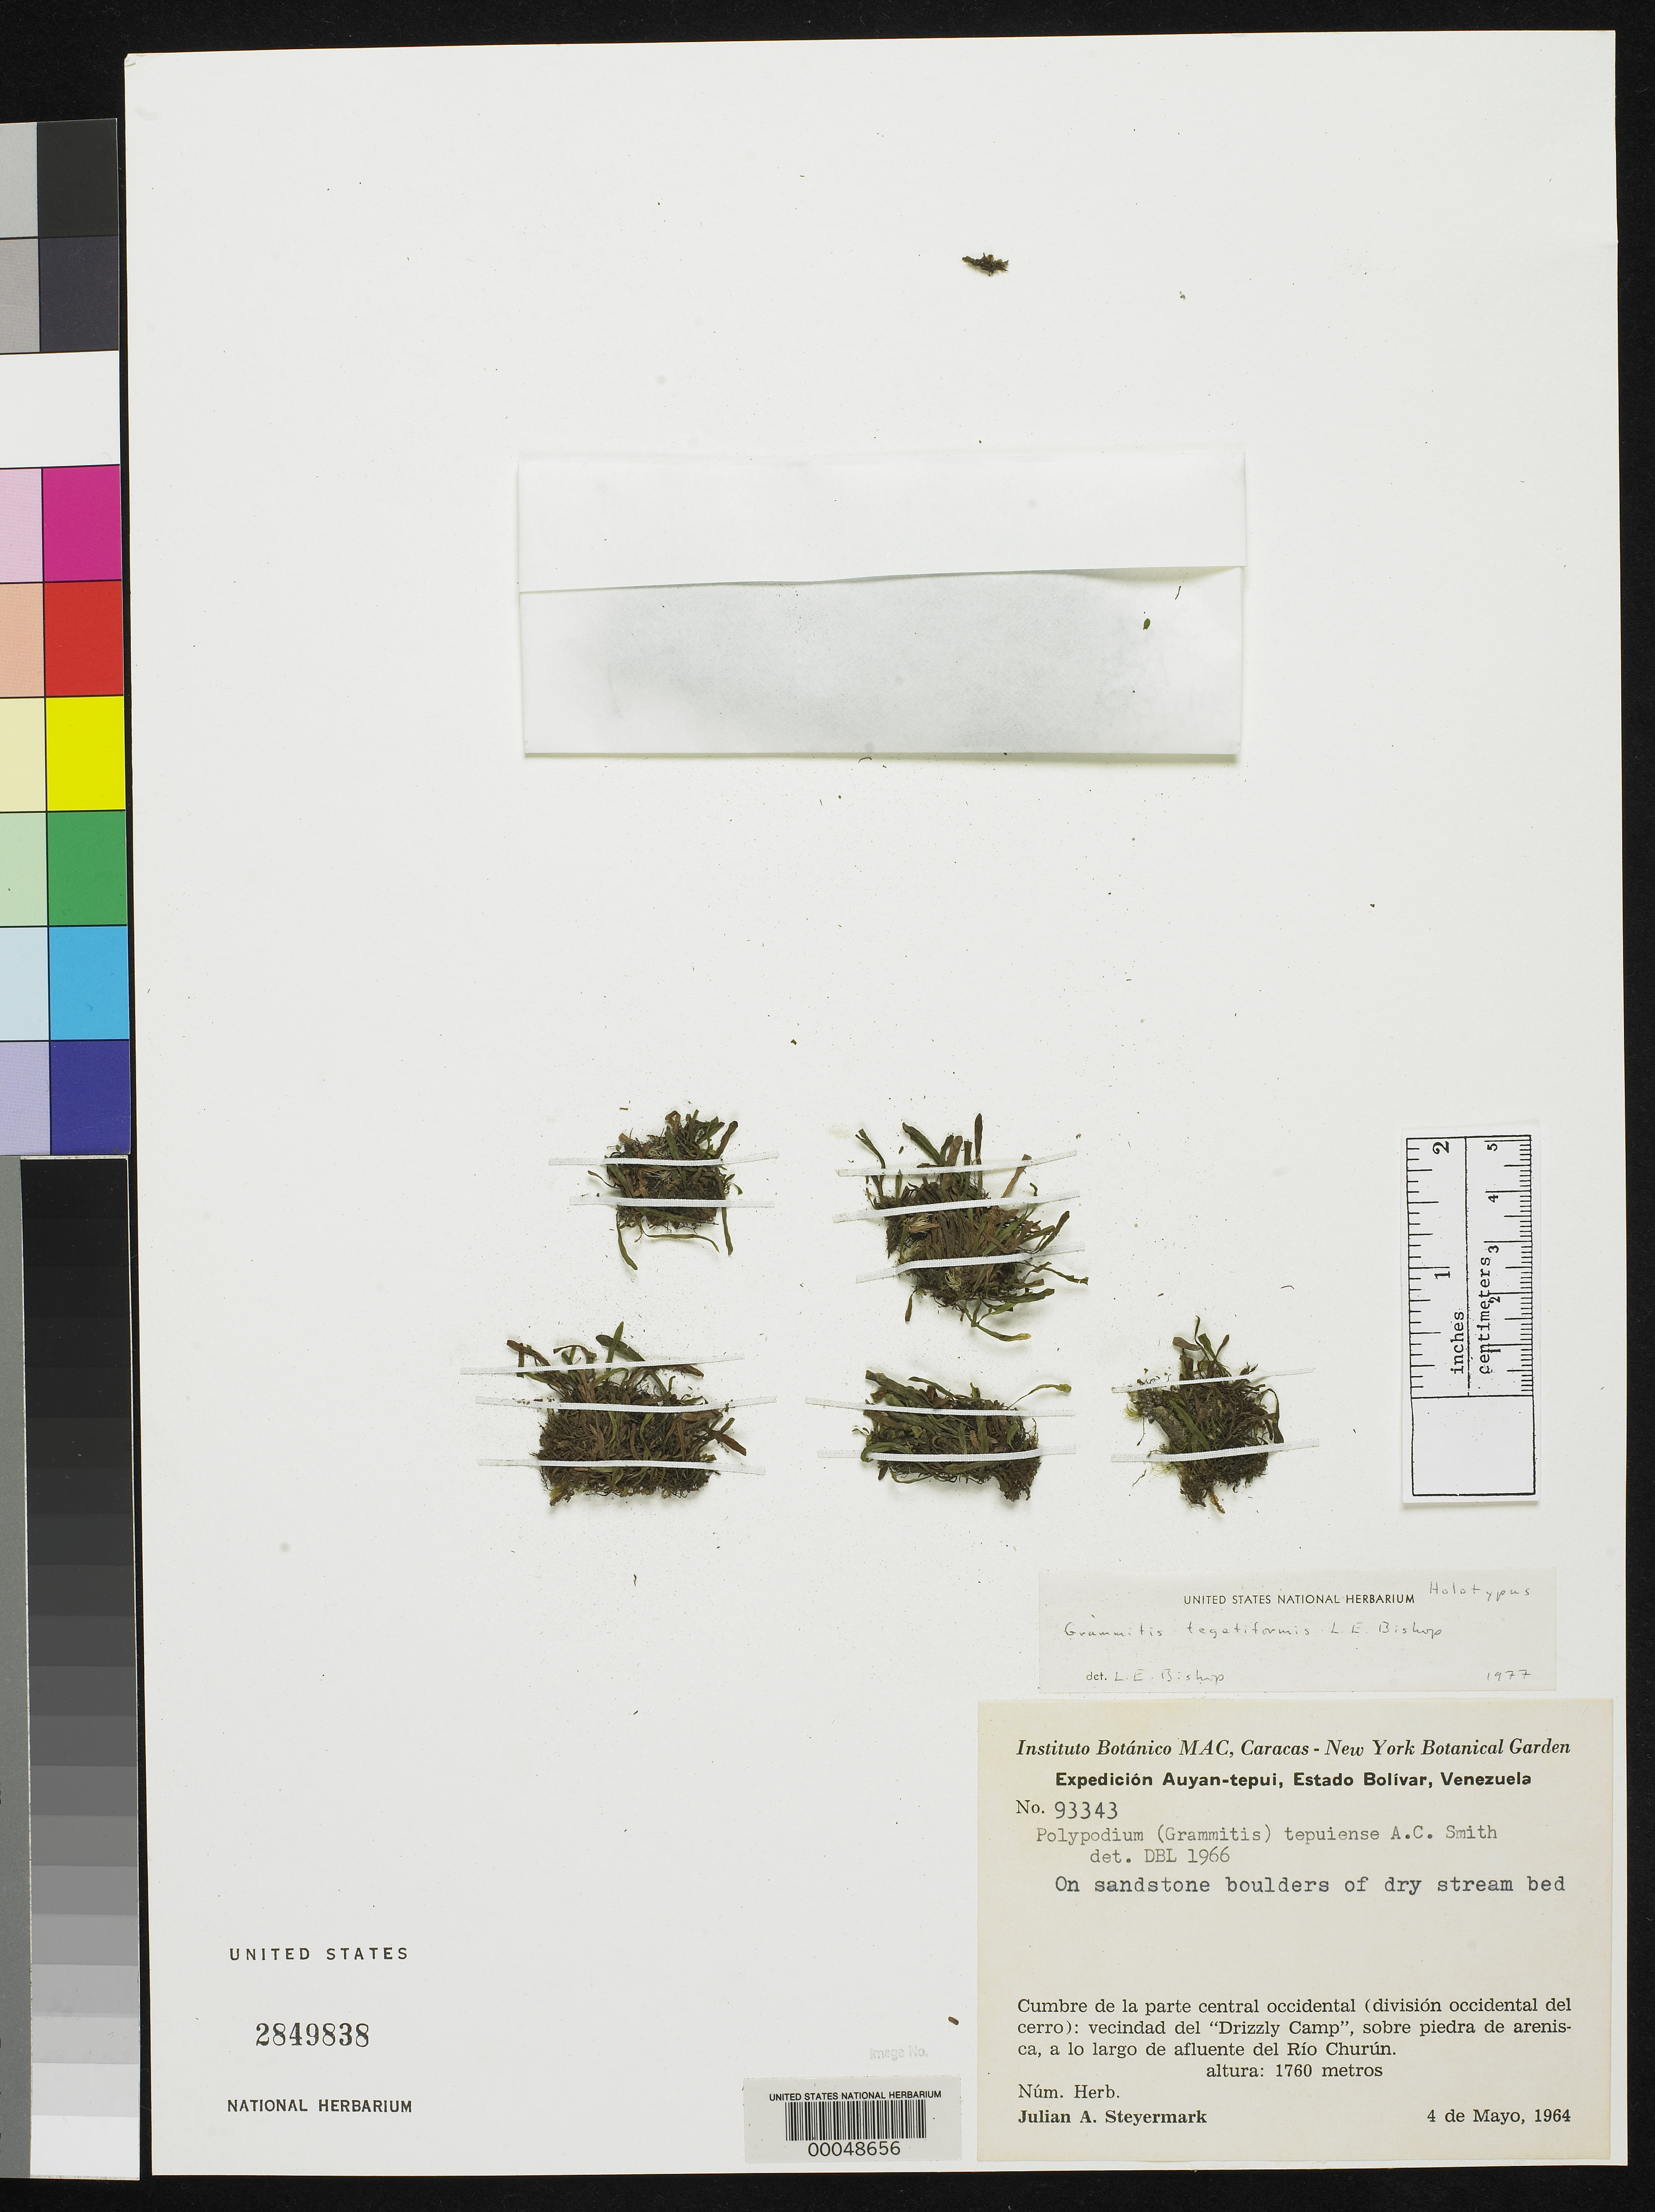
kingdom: Plantae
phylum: Tracheophyta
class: Polypodiopsida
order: Polypodiales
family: Polypodiaceae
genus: Grammitis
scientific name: Grammitis tegetiformis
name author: L.E. Bishop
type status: Holotype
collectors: J. Steyermark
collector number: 93343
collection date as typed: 04 May 1964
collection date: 1964-05-04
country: Venezuela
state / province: Bolivar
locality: Auyan-tepui.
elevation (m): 1760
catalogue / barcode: US 2849838